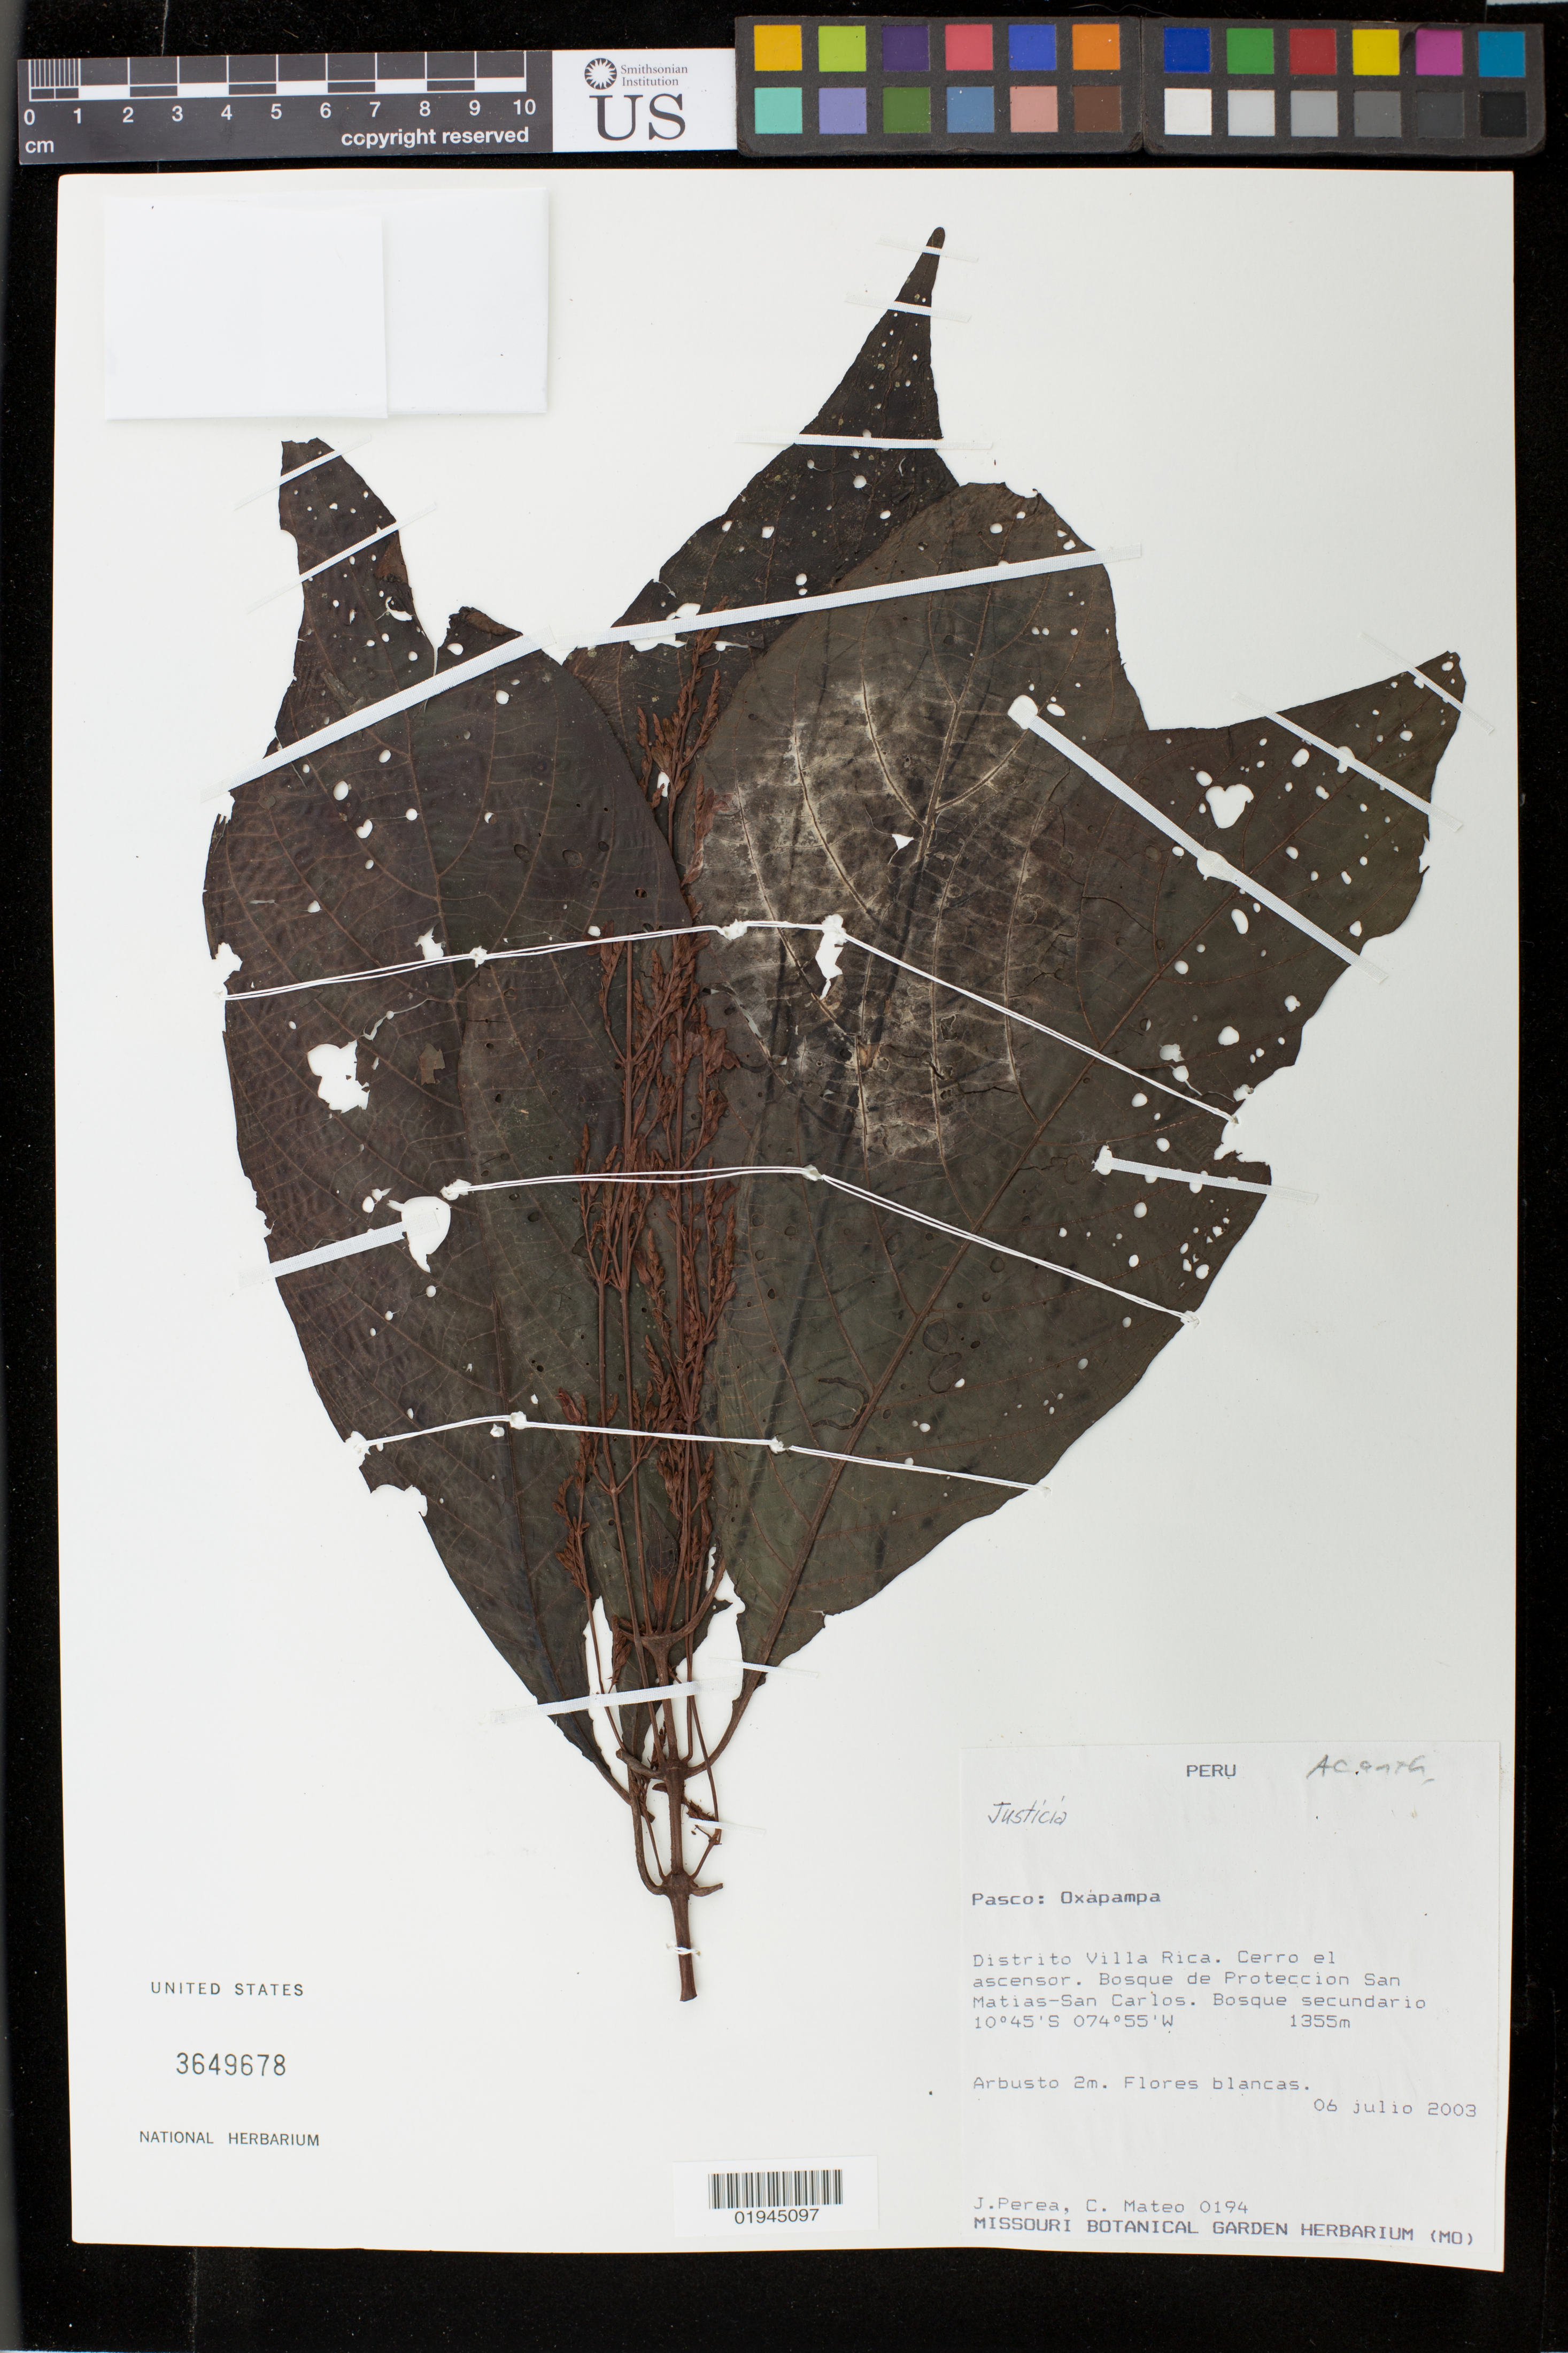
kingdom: Plantae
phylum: Tracheophyta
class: Magnoliopsida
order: Lamiales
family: Acanthaceae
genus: Justicia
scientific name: Justicia sp.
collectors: J. Perea & C. Mateo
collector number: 194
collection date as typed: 06 Jul 2003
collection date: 2003-07-06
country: Peru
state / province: Pasco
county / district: Oxapampa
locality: Distrito Villa Rica. Cerro el ascensor. Bosque de Proteccion San Matias-San Carlos.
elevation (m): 1355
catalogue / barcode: US 3649678